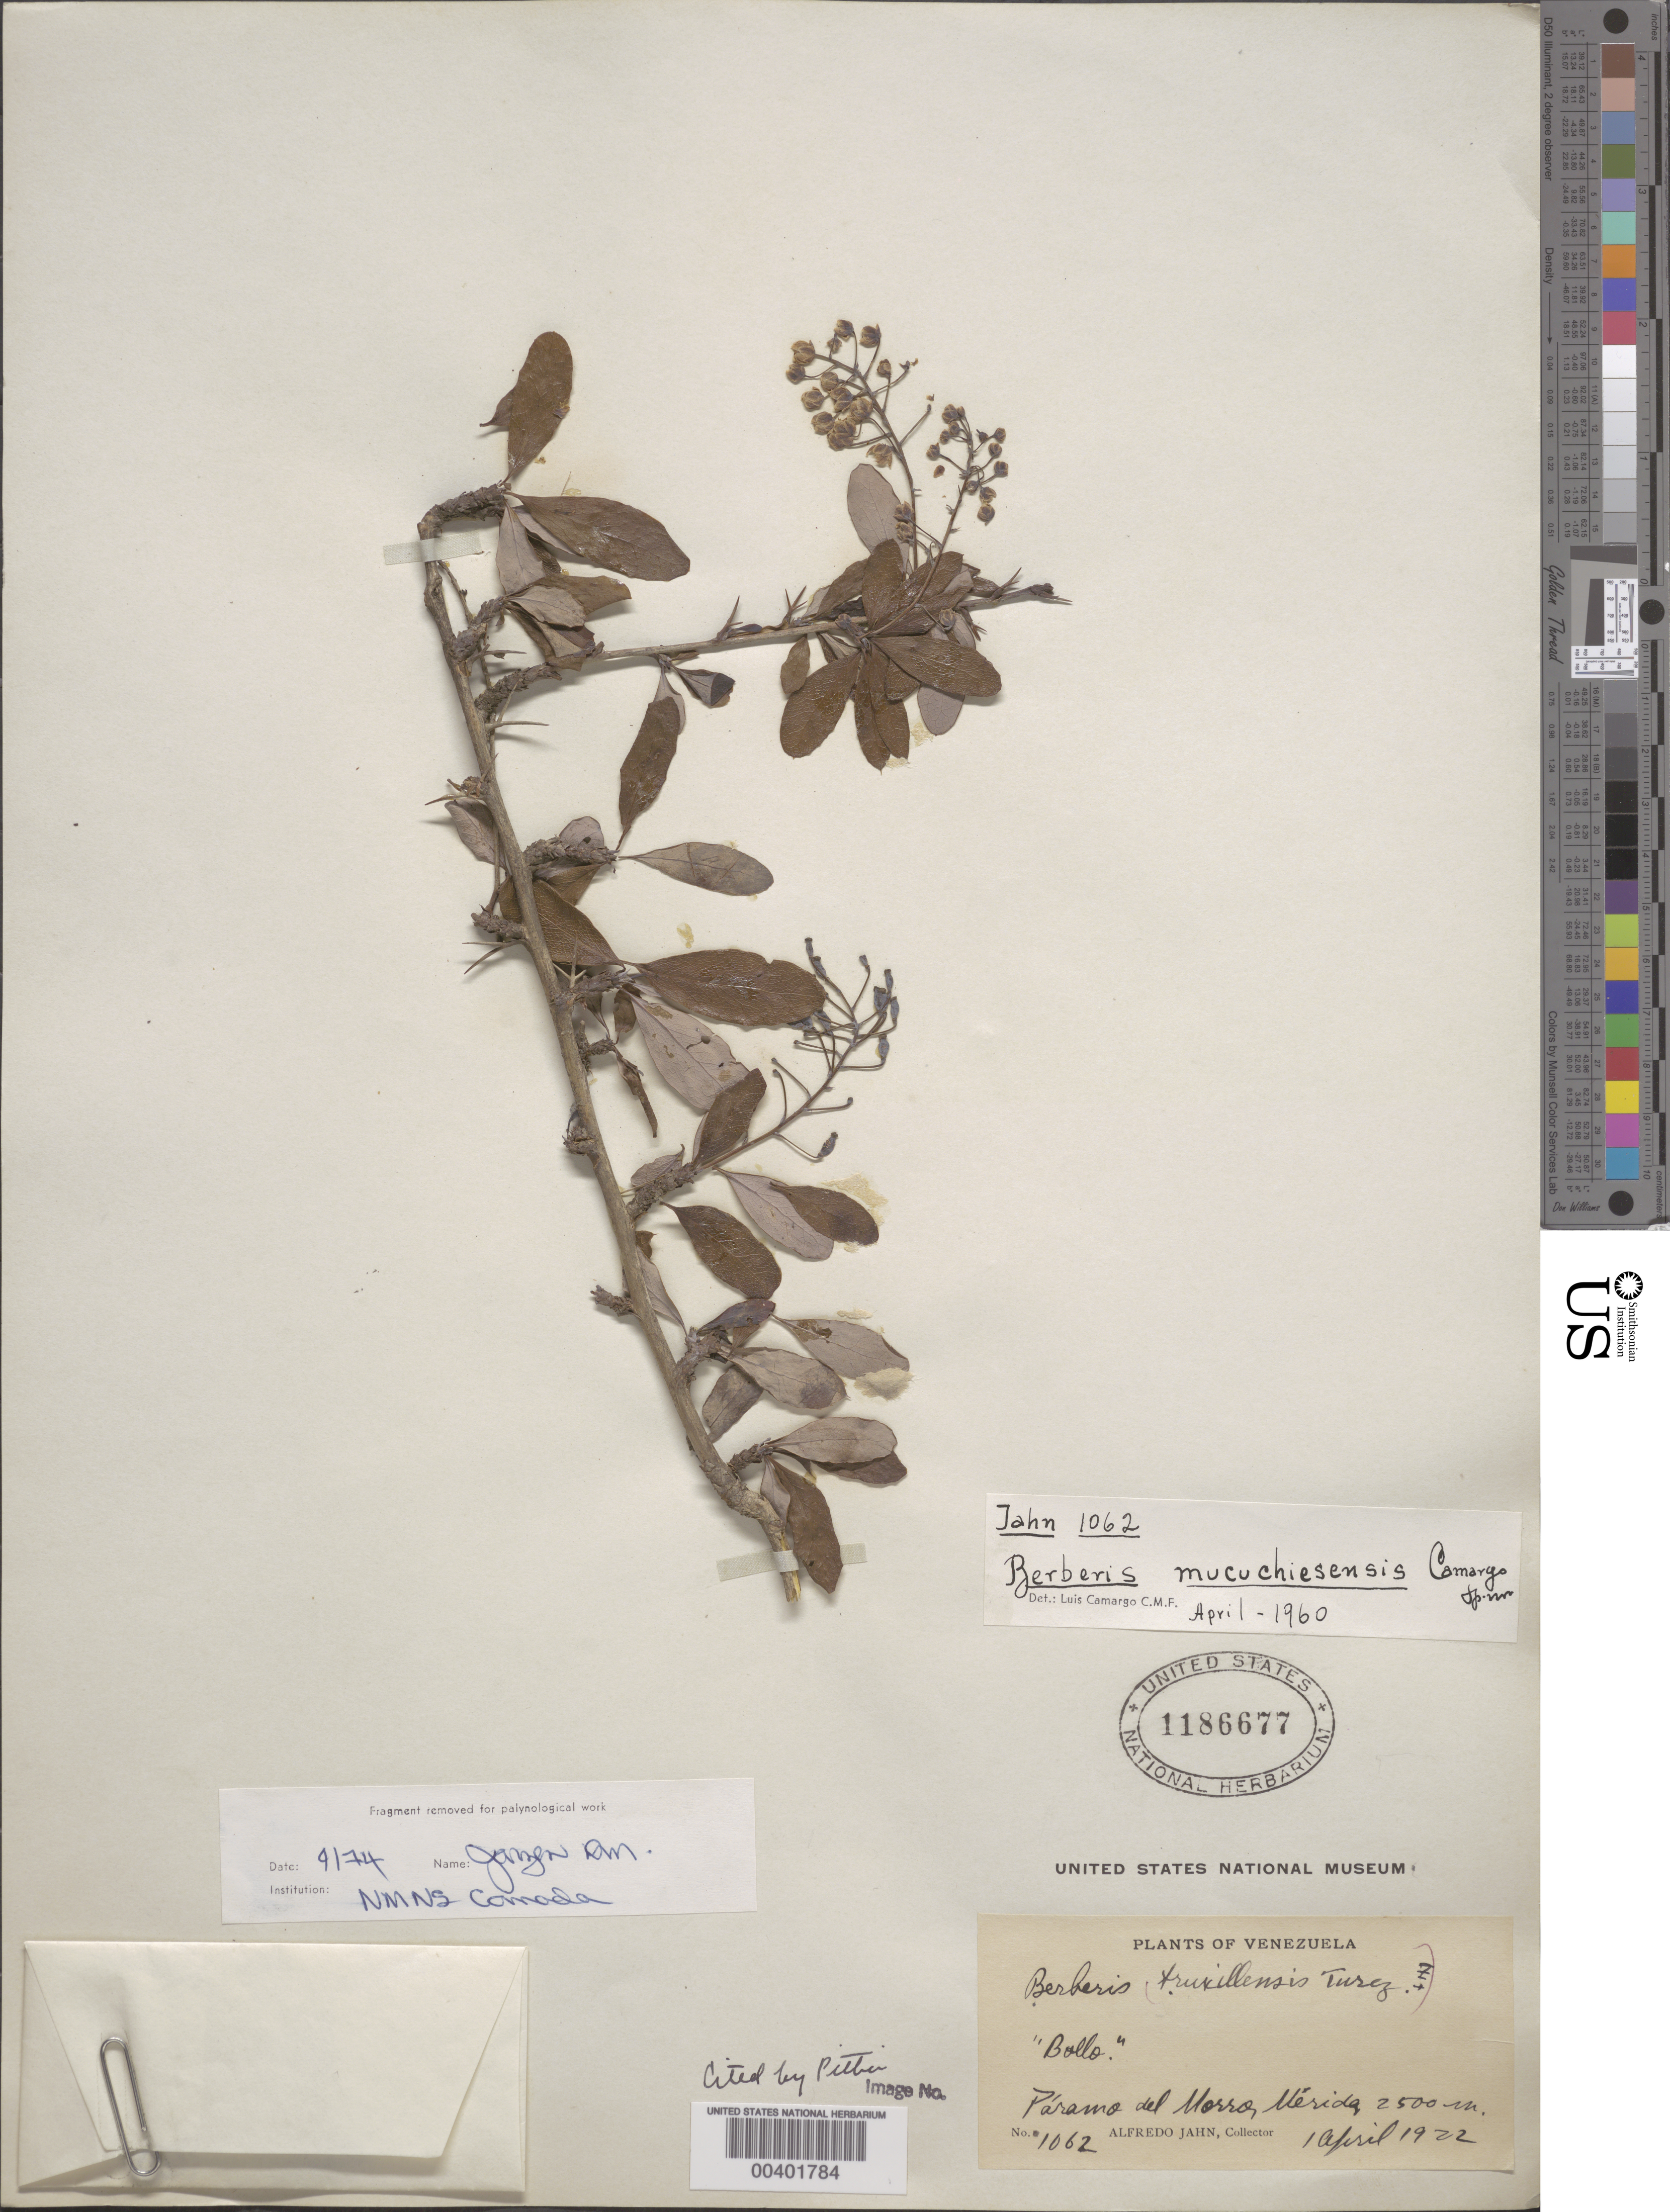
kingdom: Plantae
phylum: Tracheophyta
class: Magnoliopsida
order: Ranunculales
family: Berberidaceae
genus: Berberis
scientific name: Berberis mucuchiesensis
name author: L.A. Camargo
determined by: Camargo, L.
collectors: A. Jahn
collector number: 1062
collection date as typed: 01 Apr 1922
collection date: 1922-04-01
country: Venezuela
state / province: Mérida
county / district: Libertador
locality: Páramo del Morro Morro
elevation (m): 2500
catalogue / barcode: US 1186677